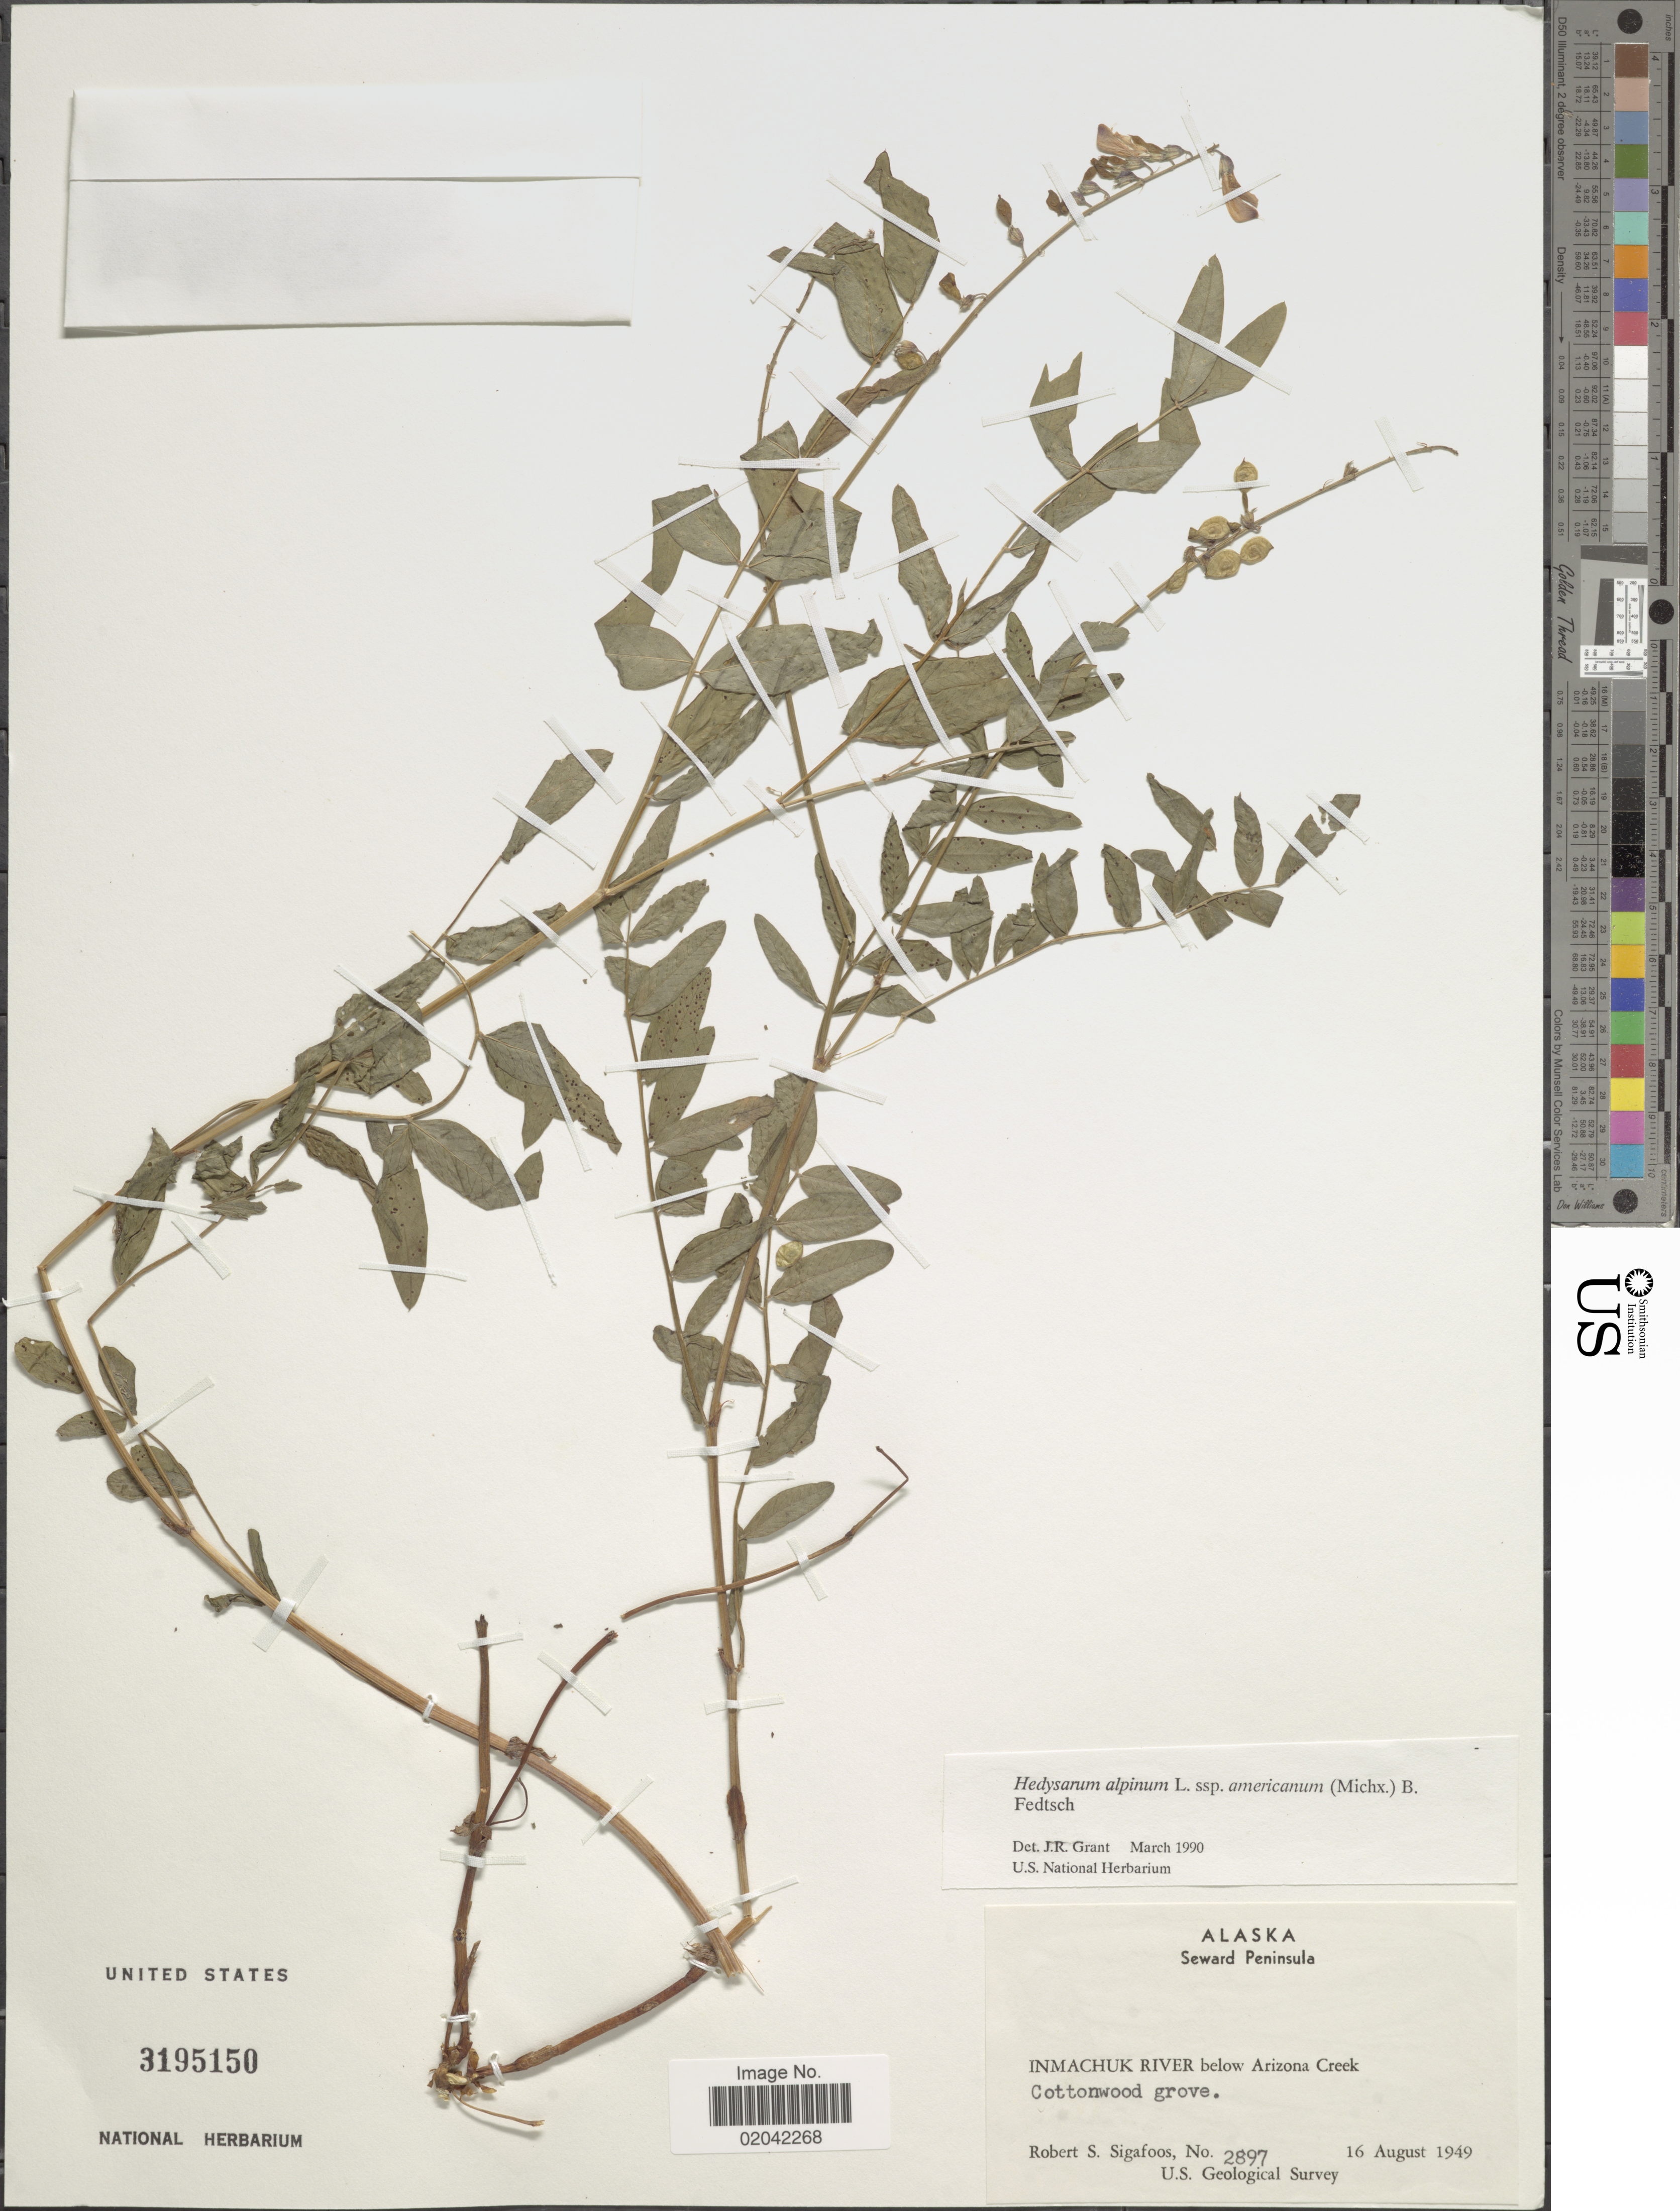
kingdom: Plantae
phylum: Tracheophyta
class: Magnoliopsida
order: Fabales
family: Fabaceae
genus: Hedysarum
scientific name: Hedysarum alpinum var. americanum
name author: Michx. ex Pursh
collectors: R. Sigafoos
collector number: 2897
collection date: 1949-08-16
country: United States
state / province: Alaska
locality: Seward Peninsula. Inmachuk River below Arizona Creek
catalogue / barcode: US 3195150